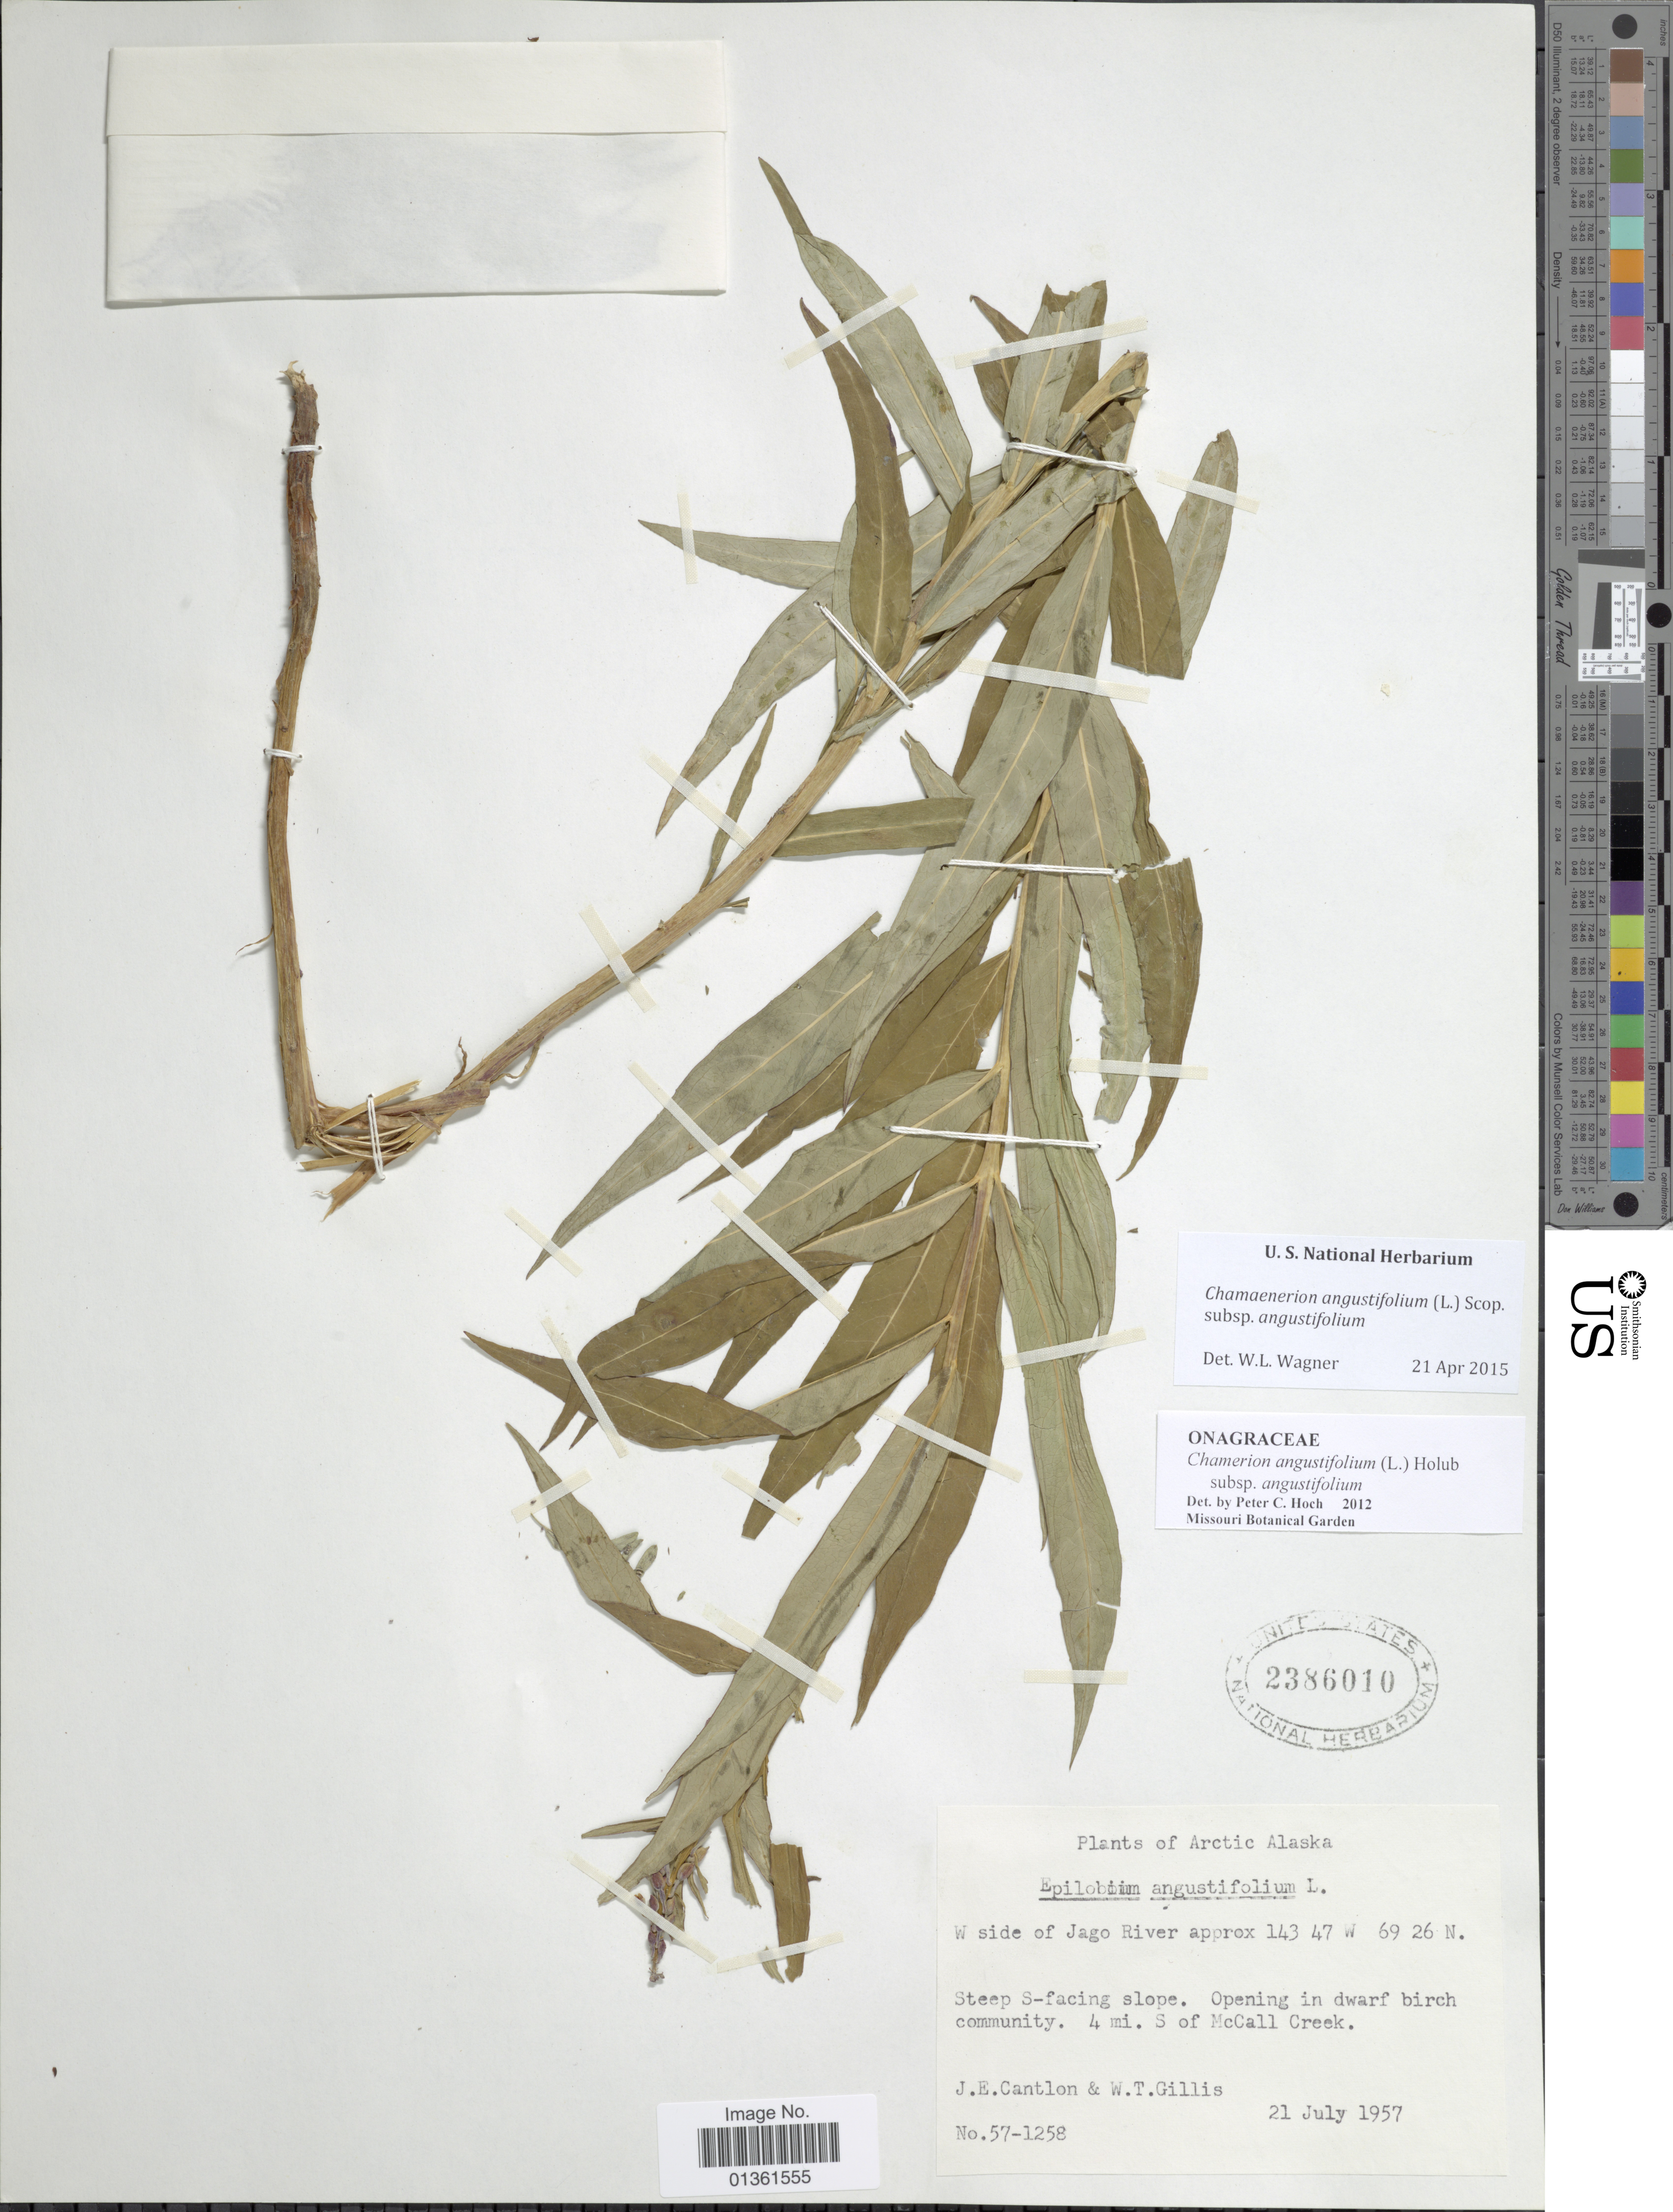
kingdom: Plantae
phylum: Tracheophyta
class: Magnoliopsida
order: Myrtales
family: Onagraceae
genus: Chamaenerion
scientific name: Chamaenerion angustifolium subsp. angustifolium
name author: (L.) Scop.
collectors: J. Cantlon & W. T. Gillis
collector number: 57-1258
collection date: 1957-07-21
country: United States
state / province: Alaska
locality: Arctic Alaska, W side of Jago River, 4 mi. S of McCall Creek.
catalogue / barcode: US 2386010